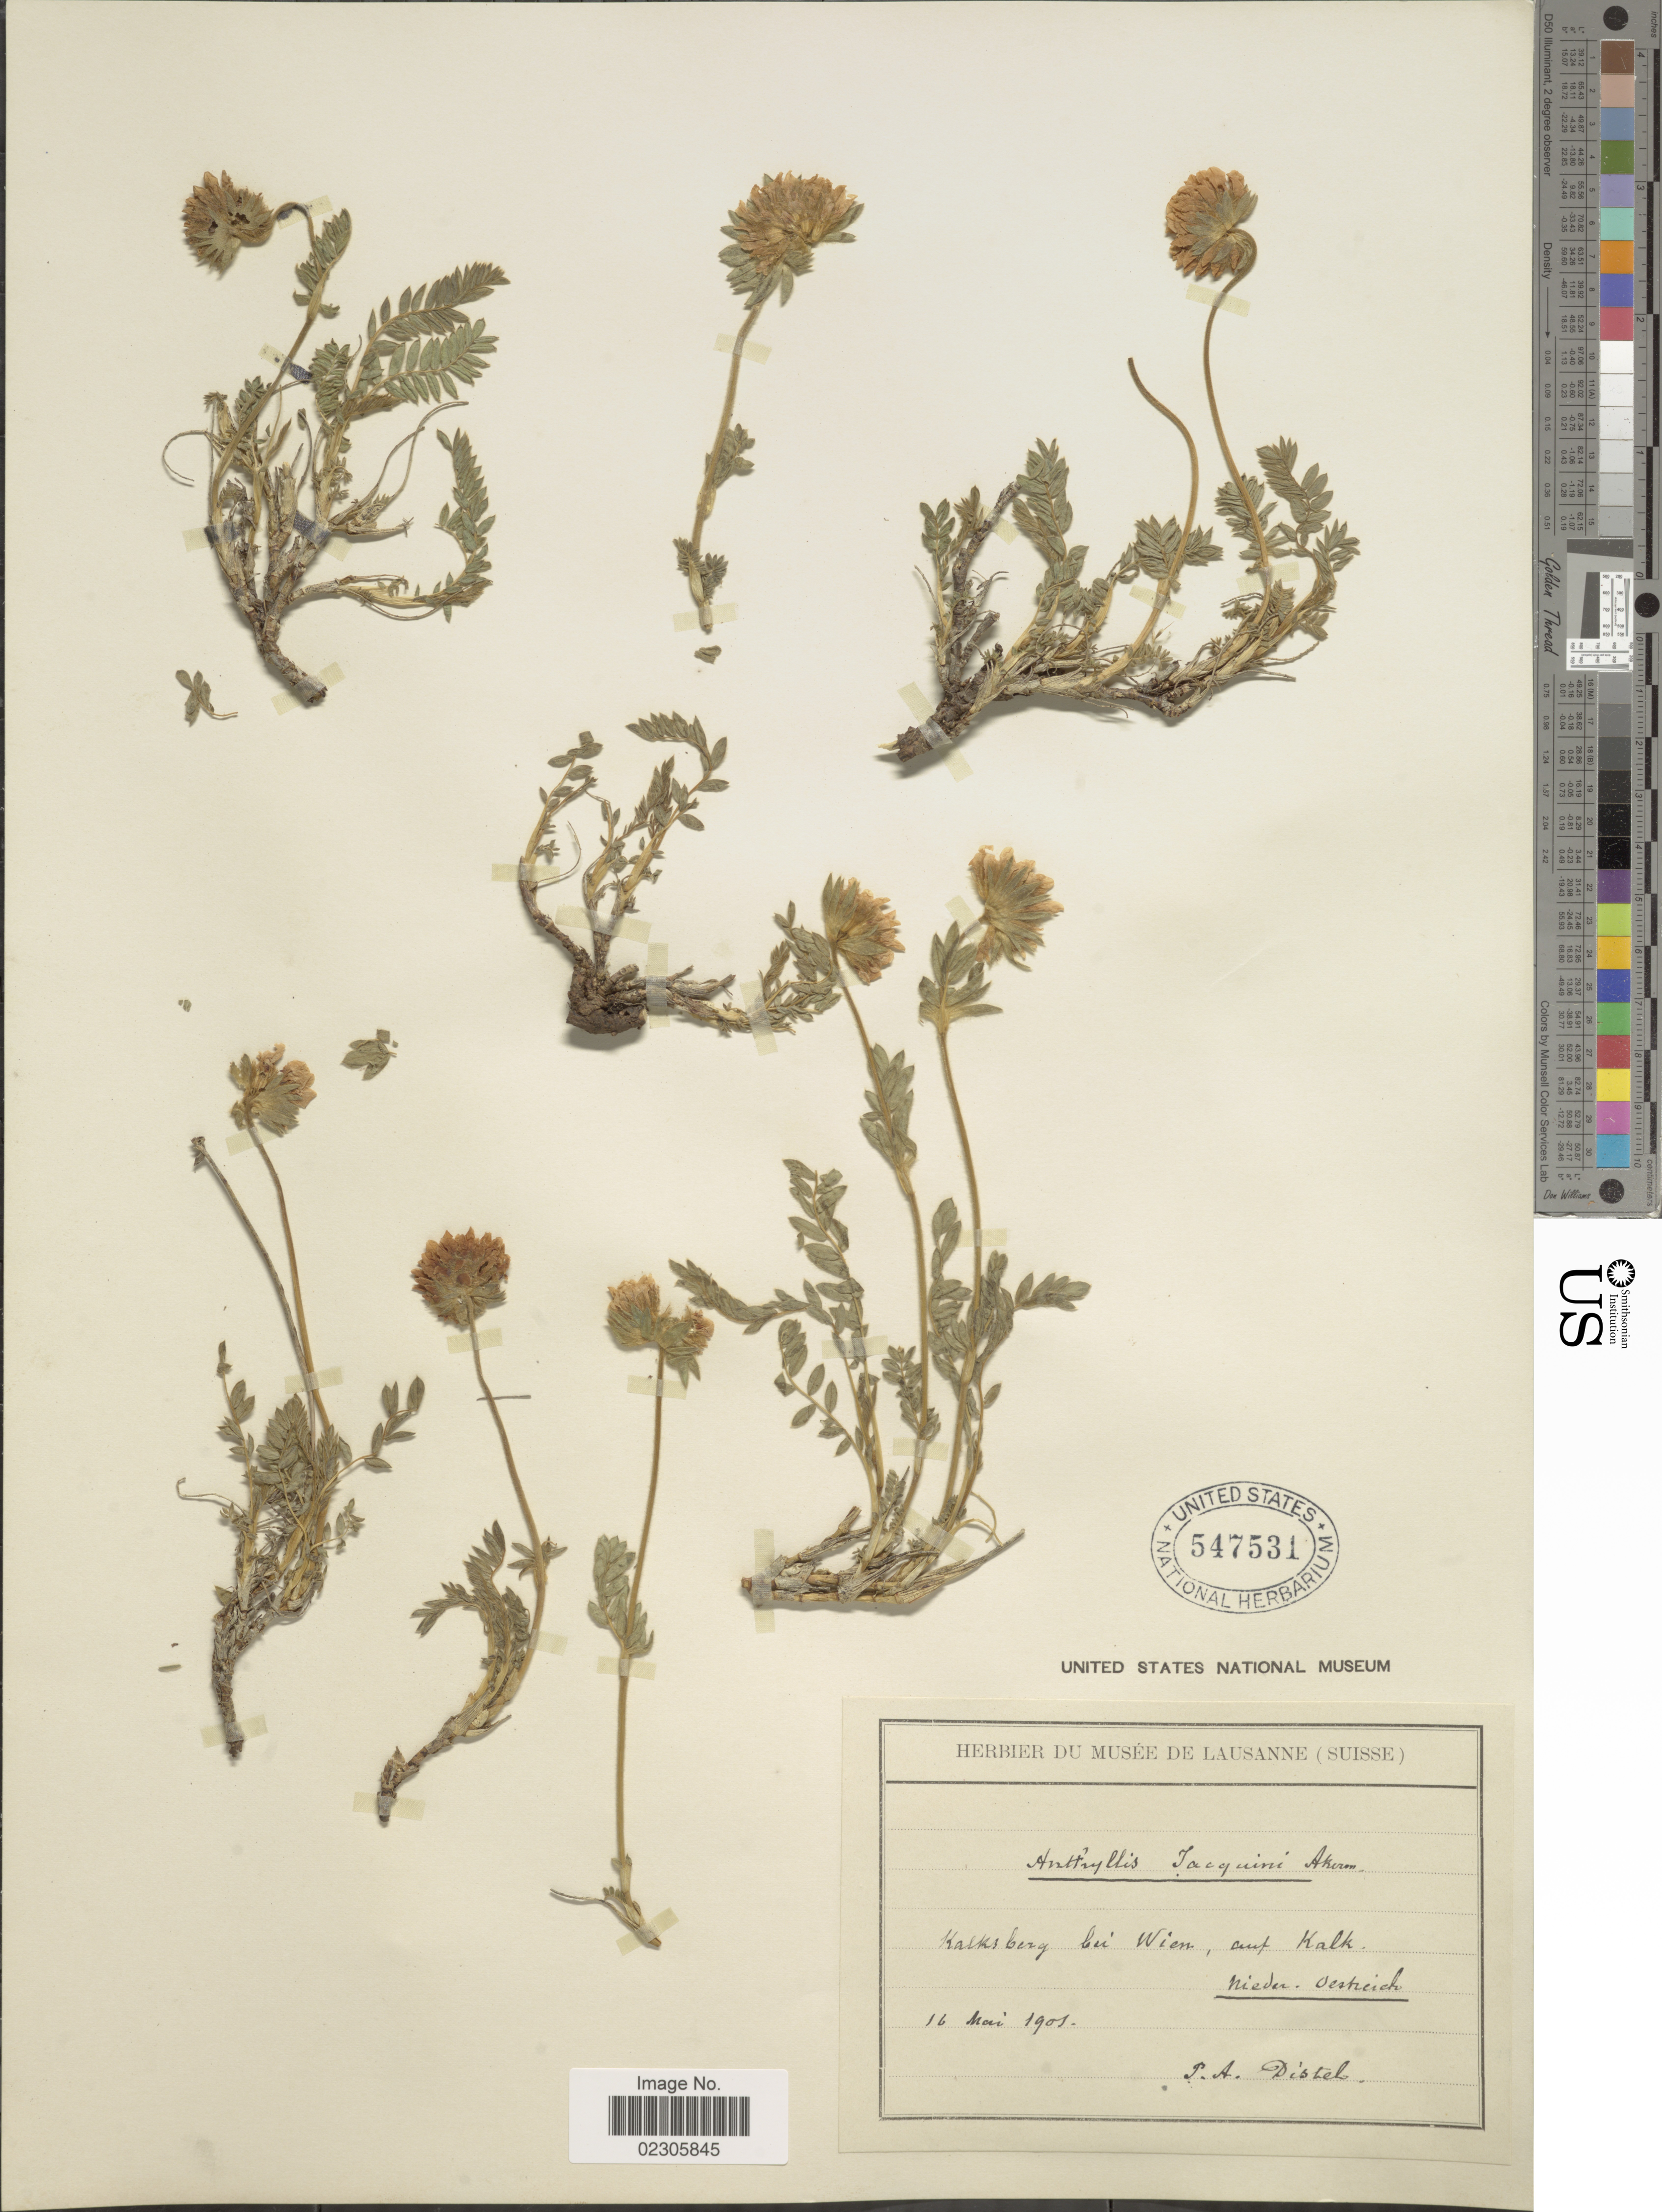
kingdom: Plantae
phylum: Tracheophyta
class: Magnoliopsida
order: Fabales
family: Fabaceae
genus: Anthyllis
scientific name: Anthyllis jacquinii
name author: A. Kern.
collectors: P. Distel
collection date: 1903-05-16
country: Austria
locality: Kalksberg bei Wien, auf Kalk Nieder Oesterich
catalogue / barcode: US 547531